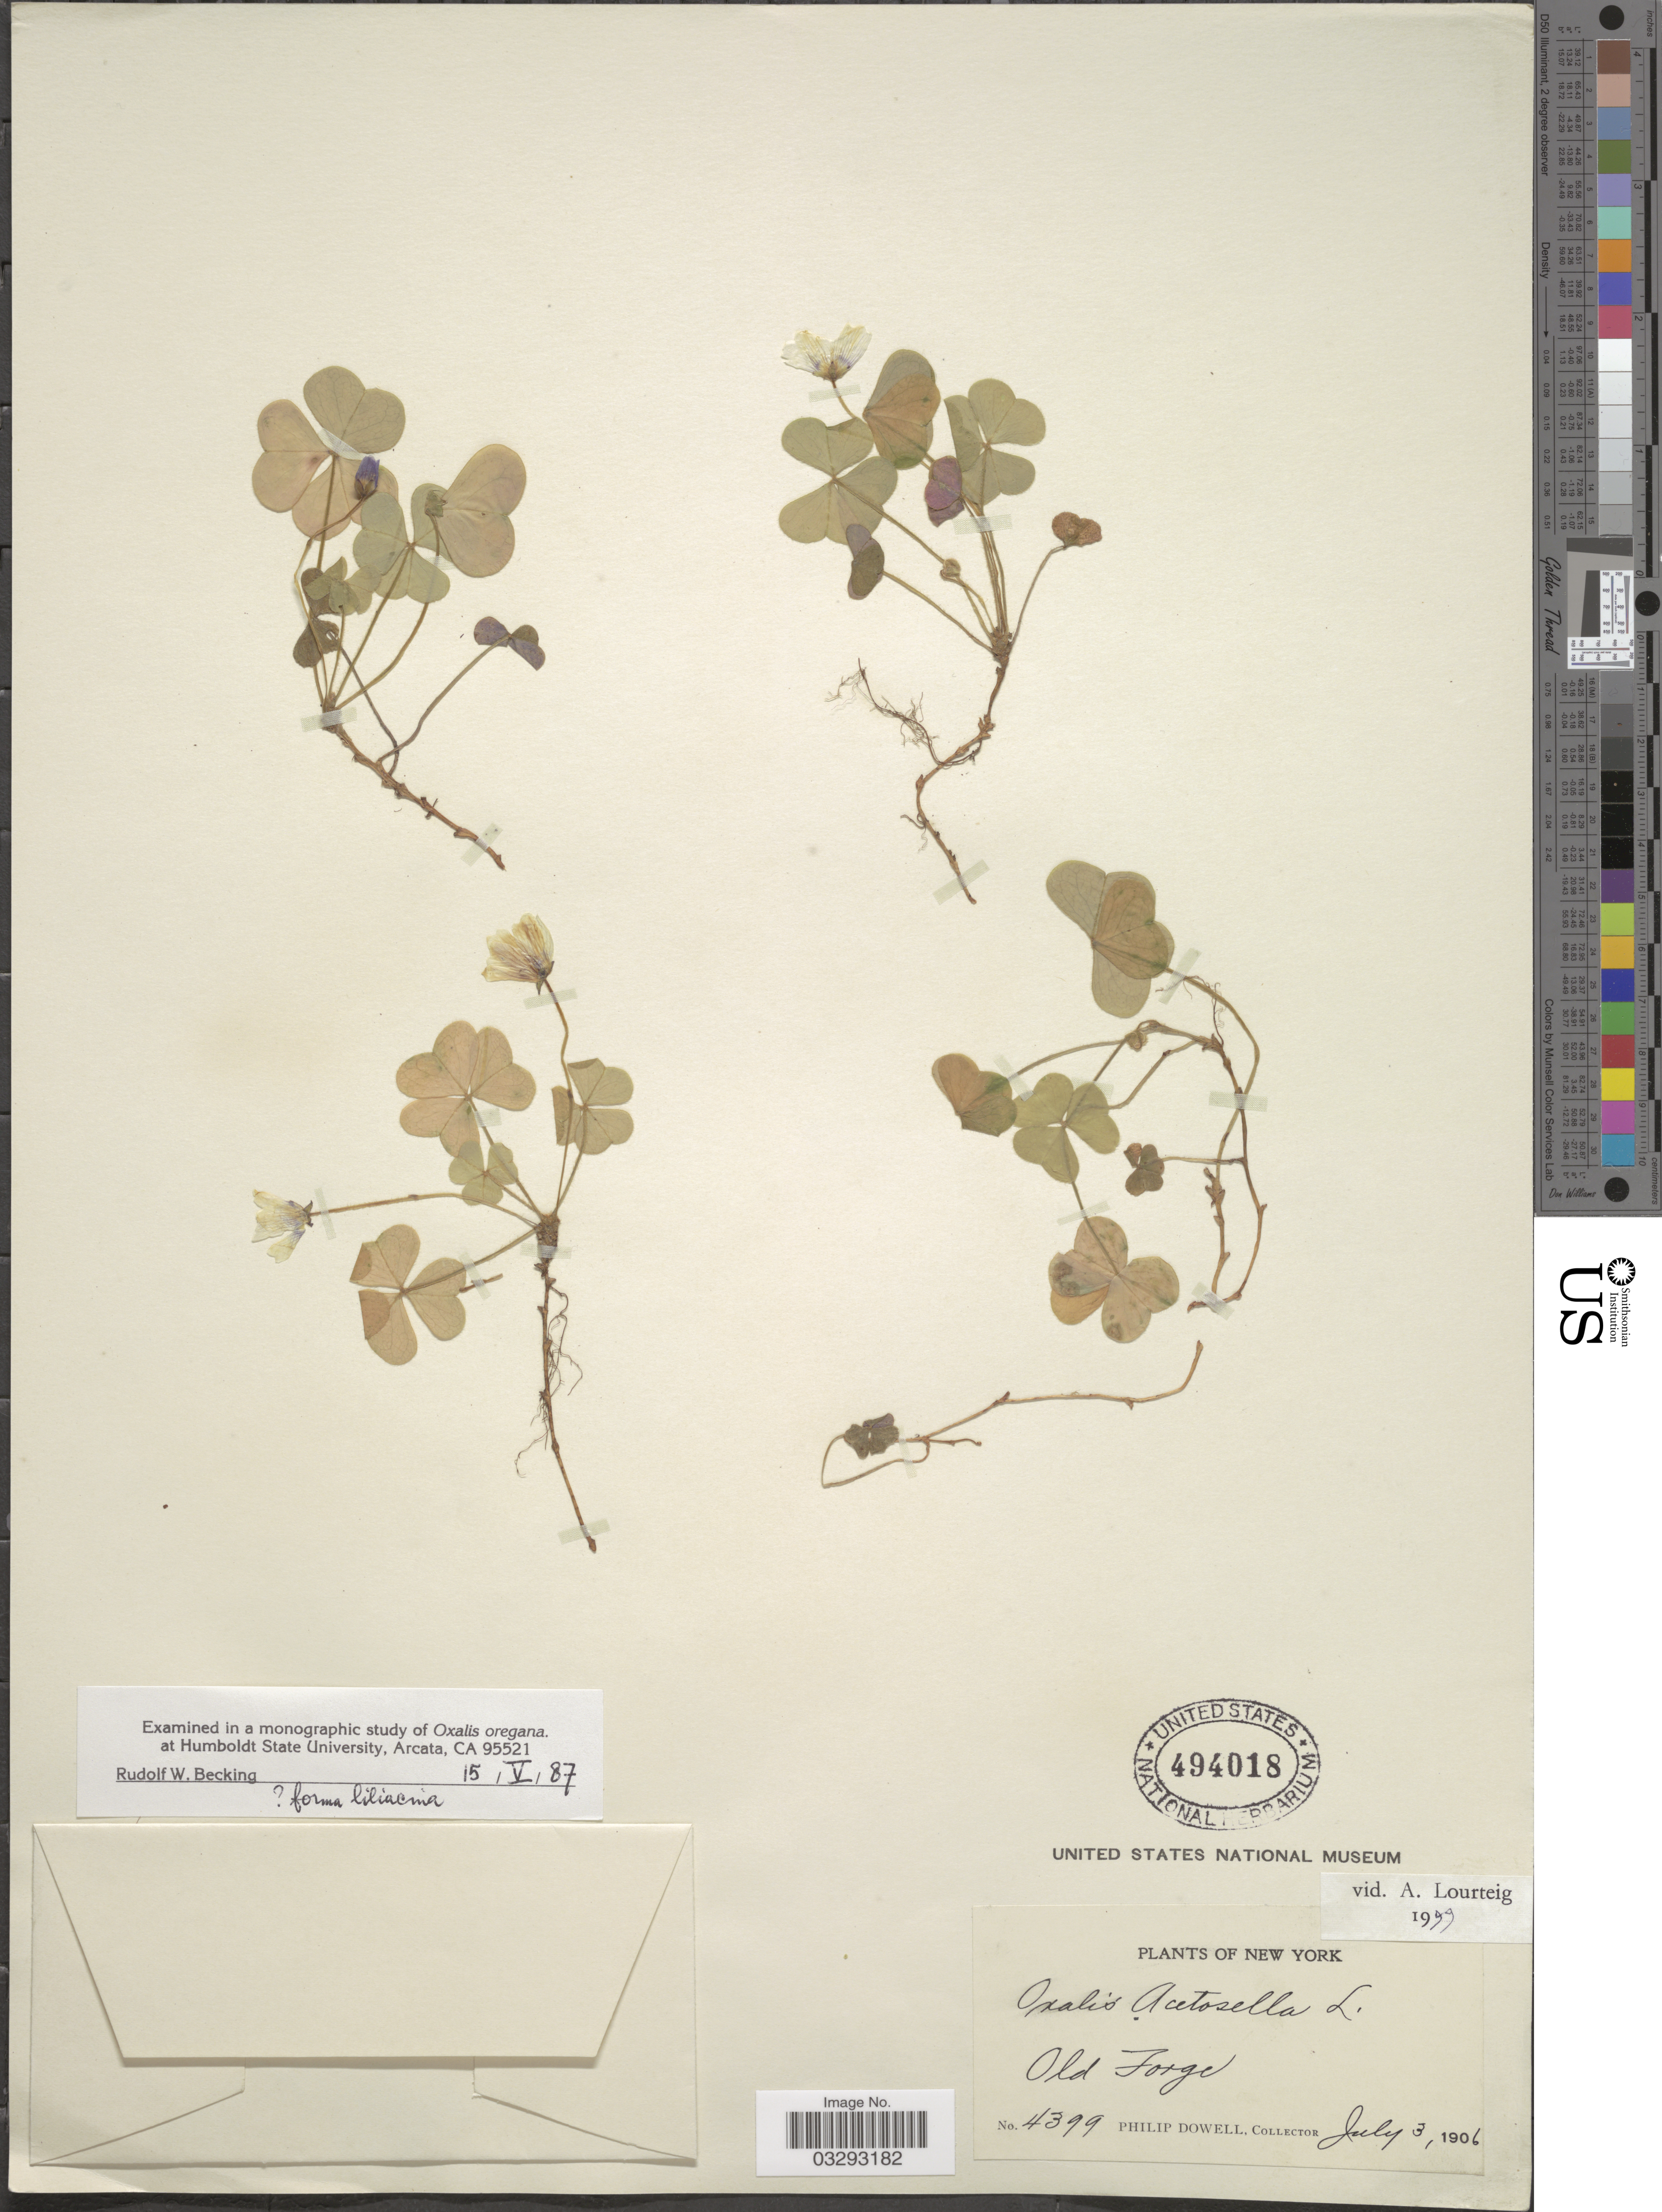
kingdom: Plantae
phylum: Tracheophyta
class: Magnoliopsida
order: Oxalidales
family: Oxalidaceae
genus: Oxalis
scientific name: Oxalis acetosella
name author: L.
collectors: P. Dowell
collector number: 4399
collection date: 1906-07-03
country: United States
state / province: New York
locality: Old Forge.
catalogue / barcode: US 494018